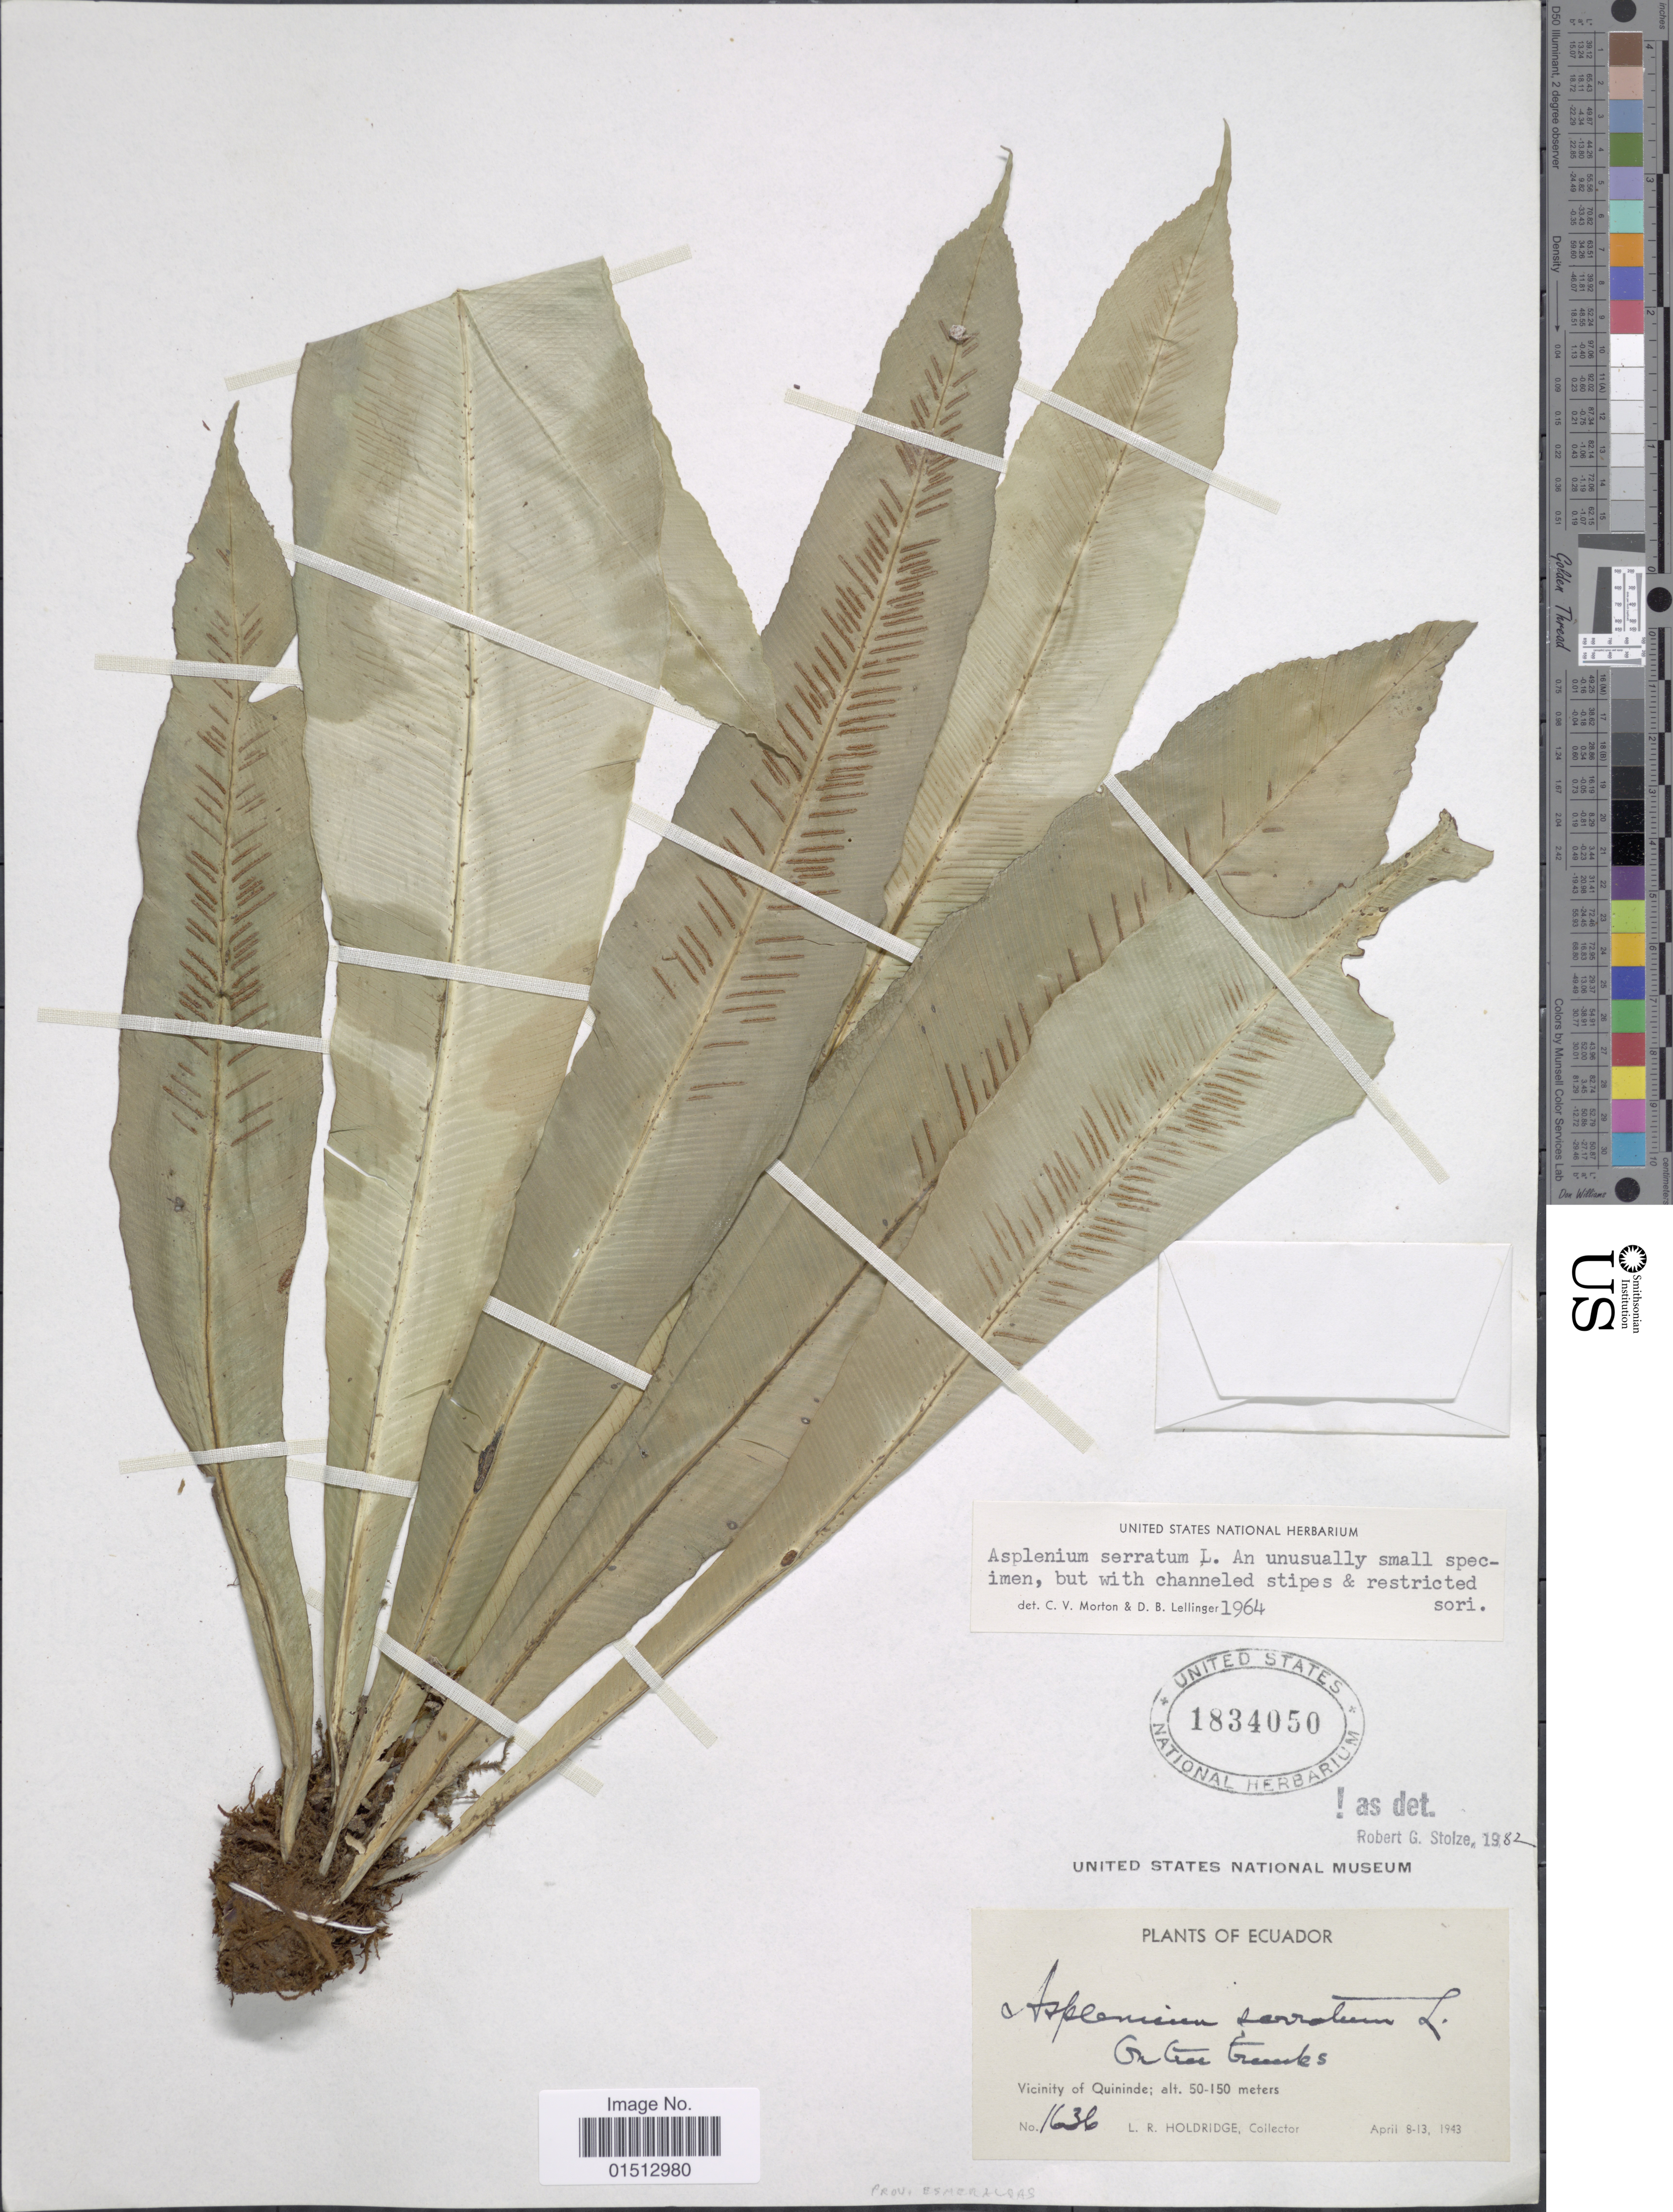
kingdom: Plantae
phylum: Tracheophyta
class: Polypodiopsida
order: Polypodiales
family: Aspleniaceae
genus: Asplenium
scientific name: Asplenium serratum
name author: L.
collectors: L. Holdridge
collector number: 1636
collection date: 1943-04-08/1943-04-13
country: Ecuador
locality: Ecuador, Vicinity of Quininde.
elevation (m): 50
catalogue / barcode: US 1834050